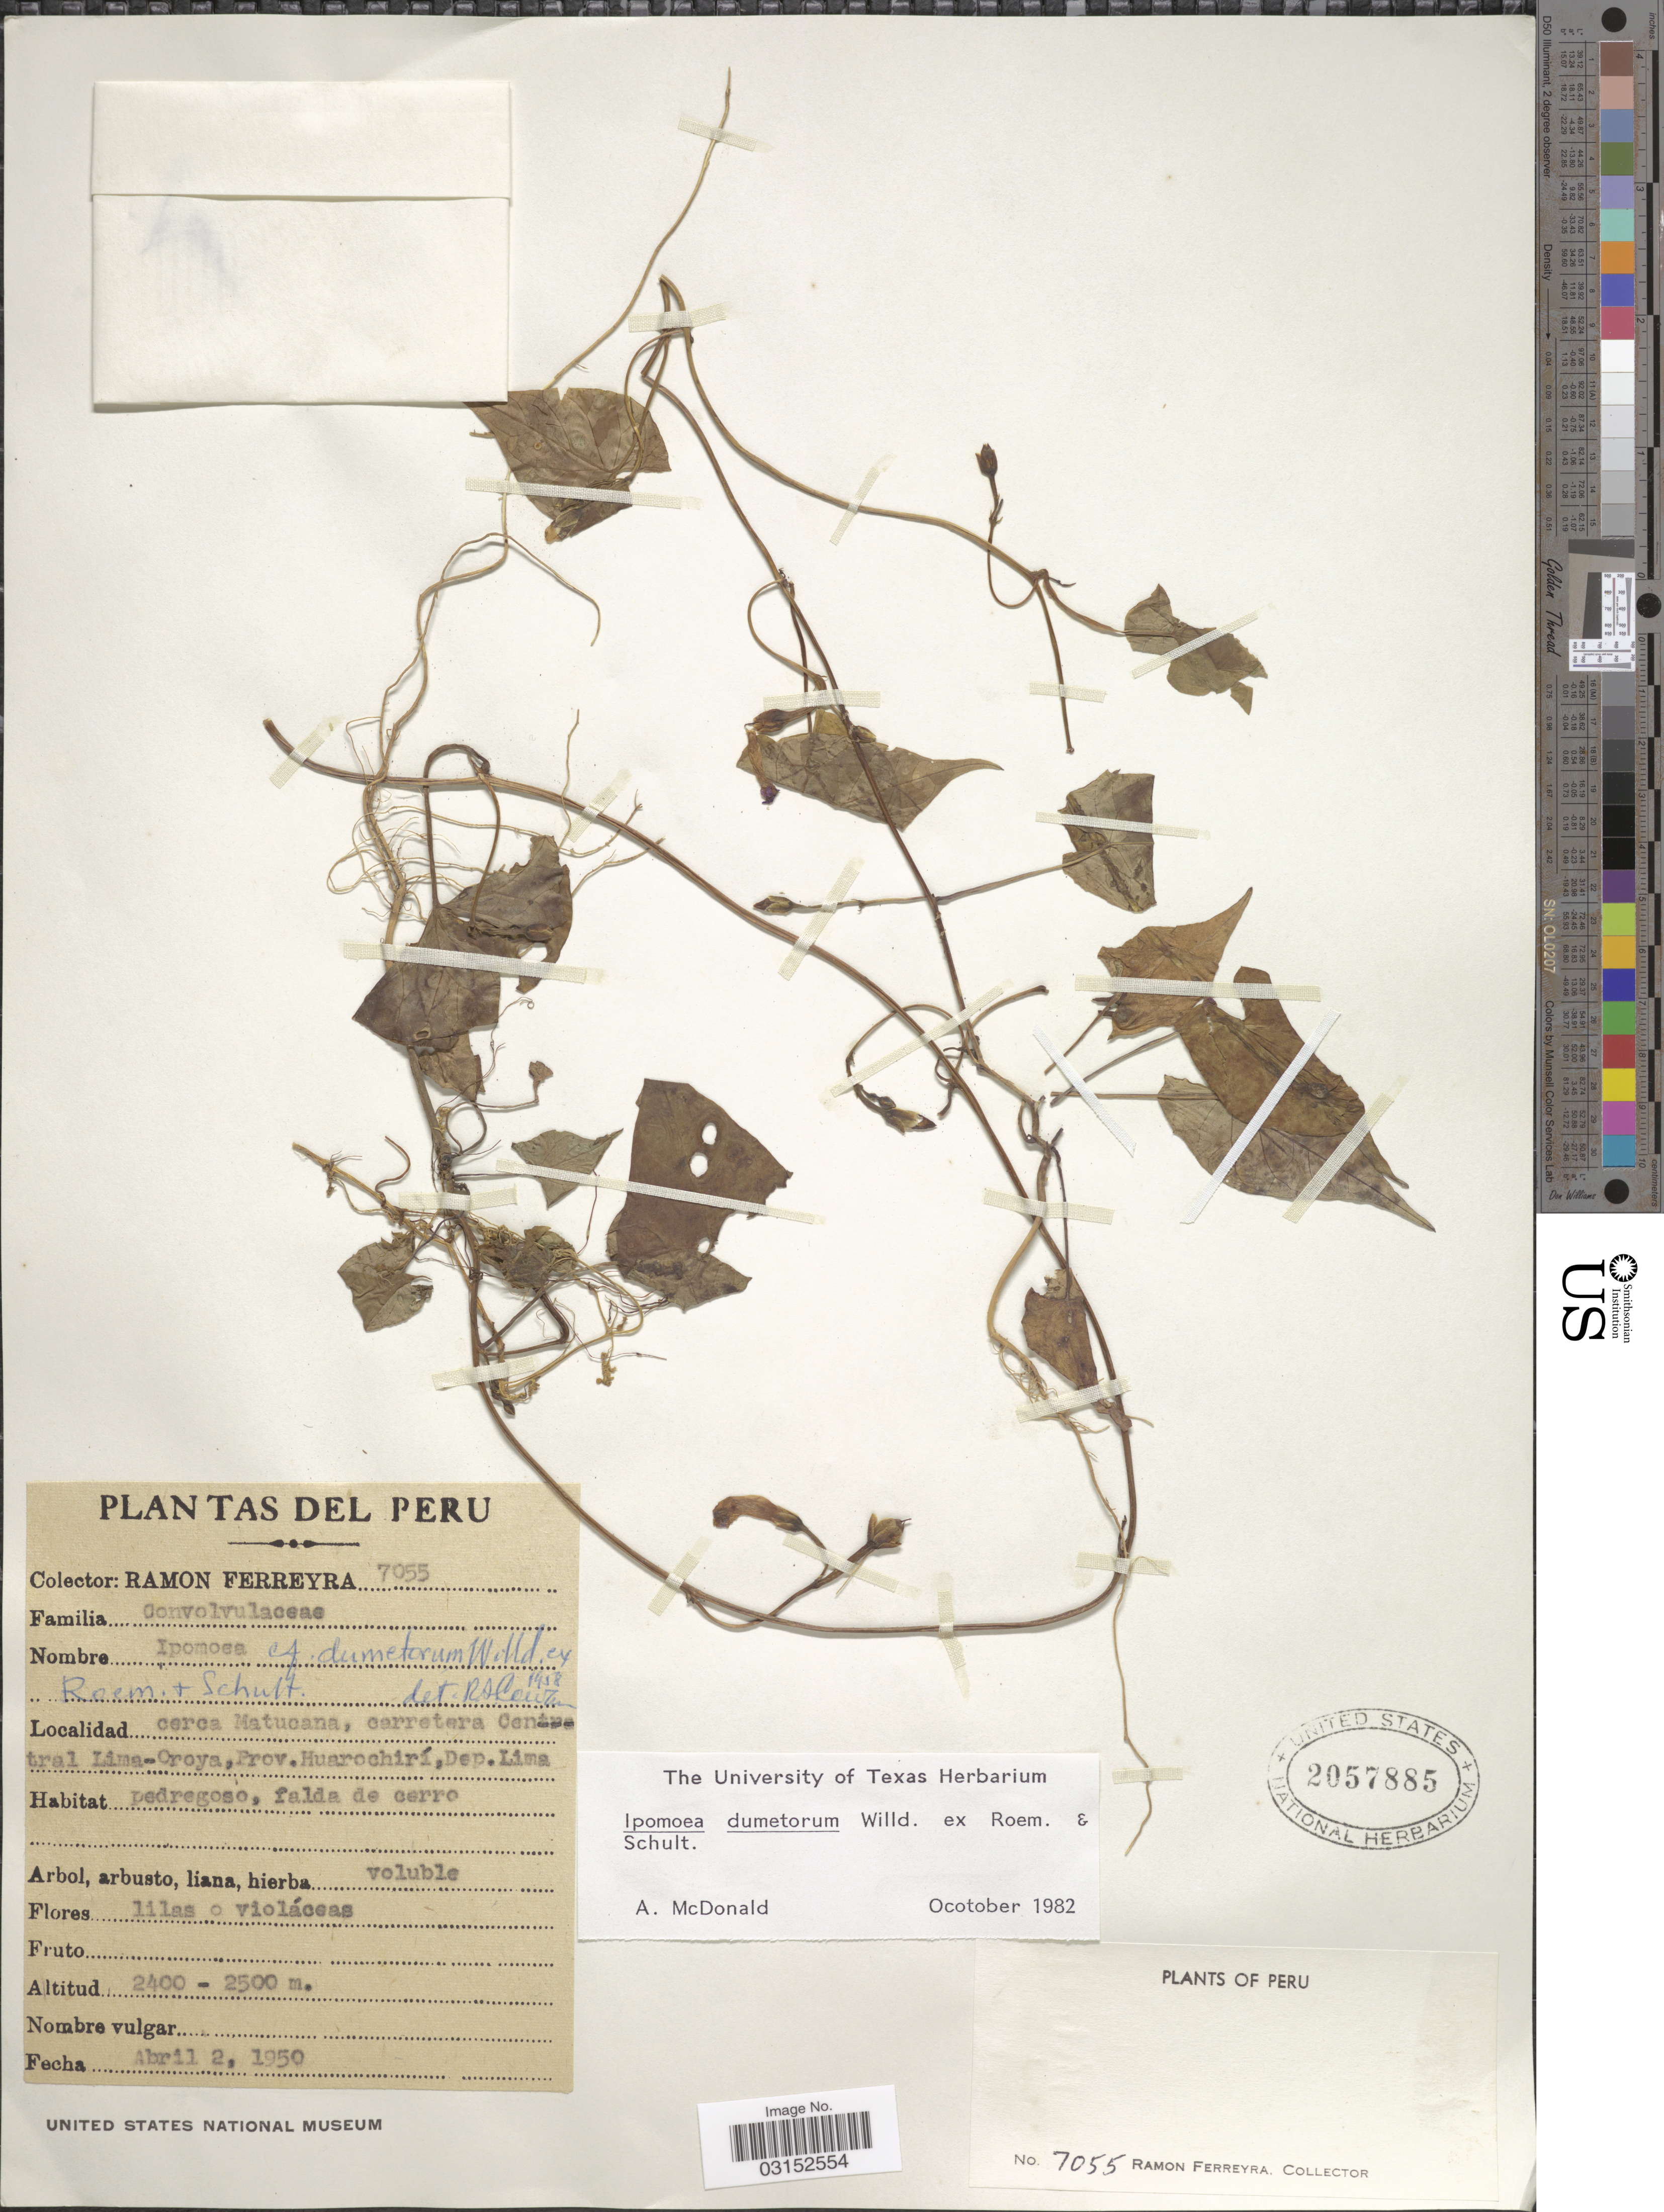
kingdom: Plantae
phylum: Tracheophyta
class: Magnoliopsida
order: Solanales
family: Convolvulaceae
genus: Ipomoea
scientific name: Ipomoea dumetorum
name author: Willd.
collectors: R. A. Ferreyra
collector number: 7055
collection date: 1950-04-02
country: Peru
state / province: Lima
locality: Cerca Matucana, carretera Central Lima - Oroya, Prov. Huarochirí, Dep. Lima.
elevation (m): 2400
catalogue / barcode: US 2057885